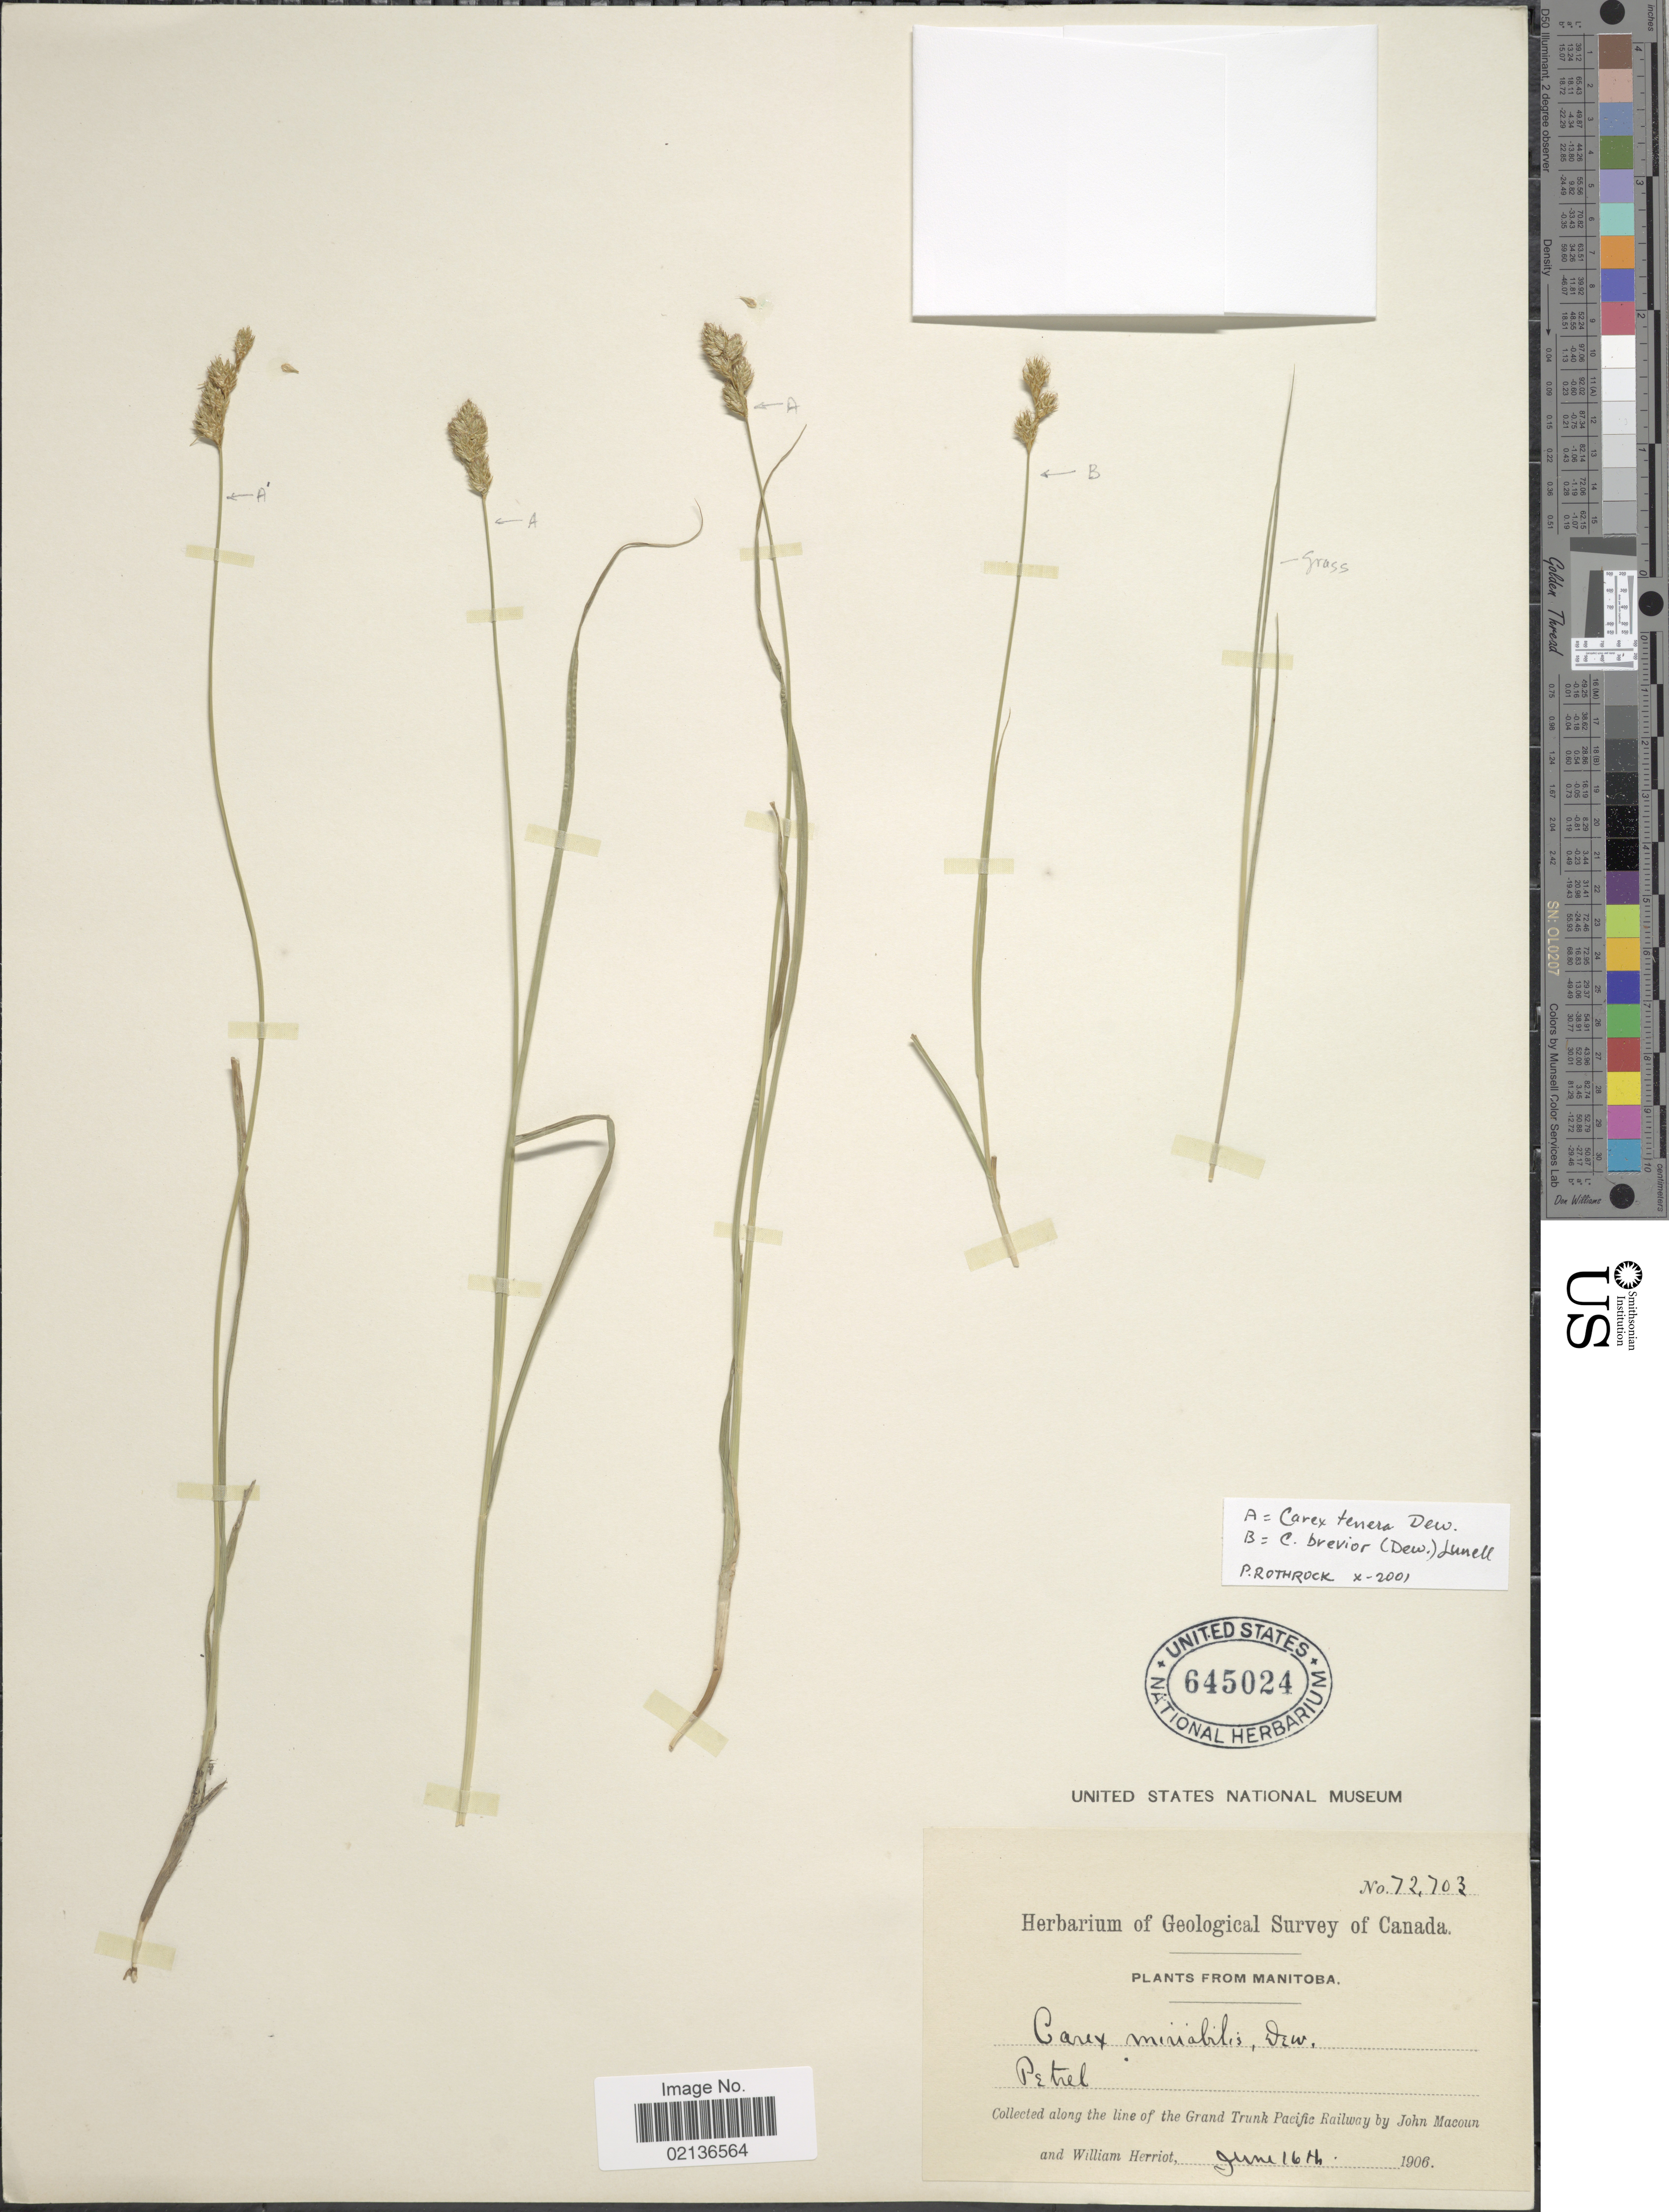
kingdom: Plantae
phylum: Tracheophyta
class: Liliopsida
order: Poales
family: Cyperaceae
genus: Carex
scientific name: Carex tenera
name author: Dewey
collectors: J. Macoun & W. Herriot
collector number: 72703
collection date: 1906-06-16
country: Canada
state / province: Manitoba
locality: Petrel, along the line of the Grand Trunk Pacific Railway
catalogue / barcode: US 645024